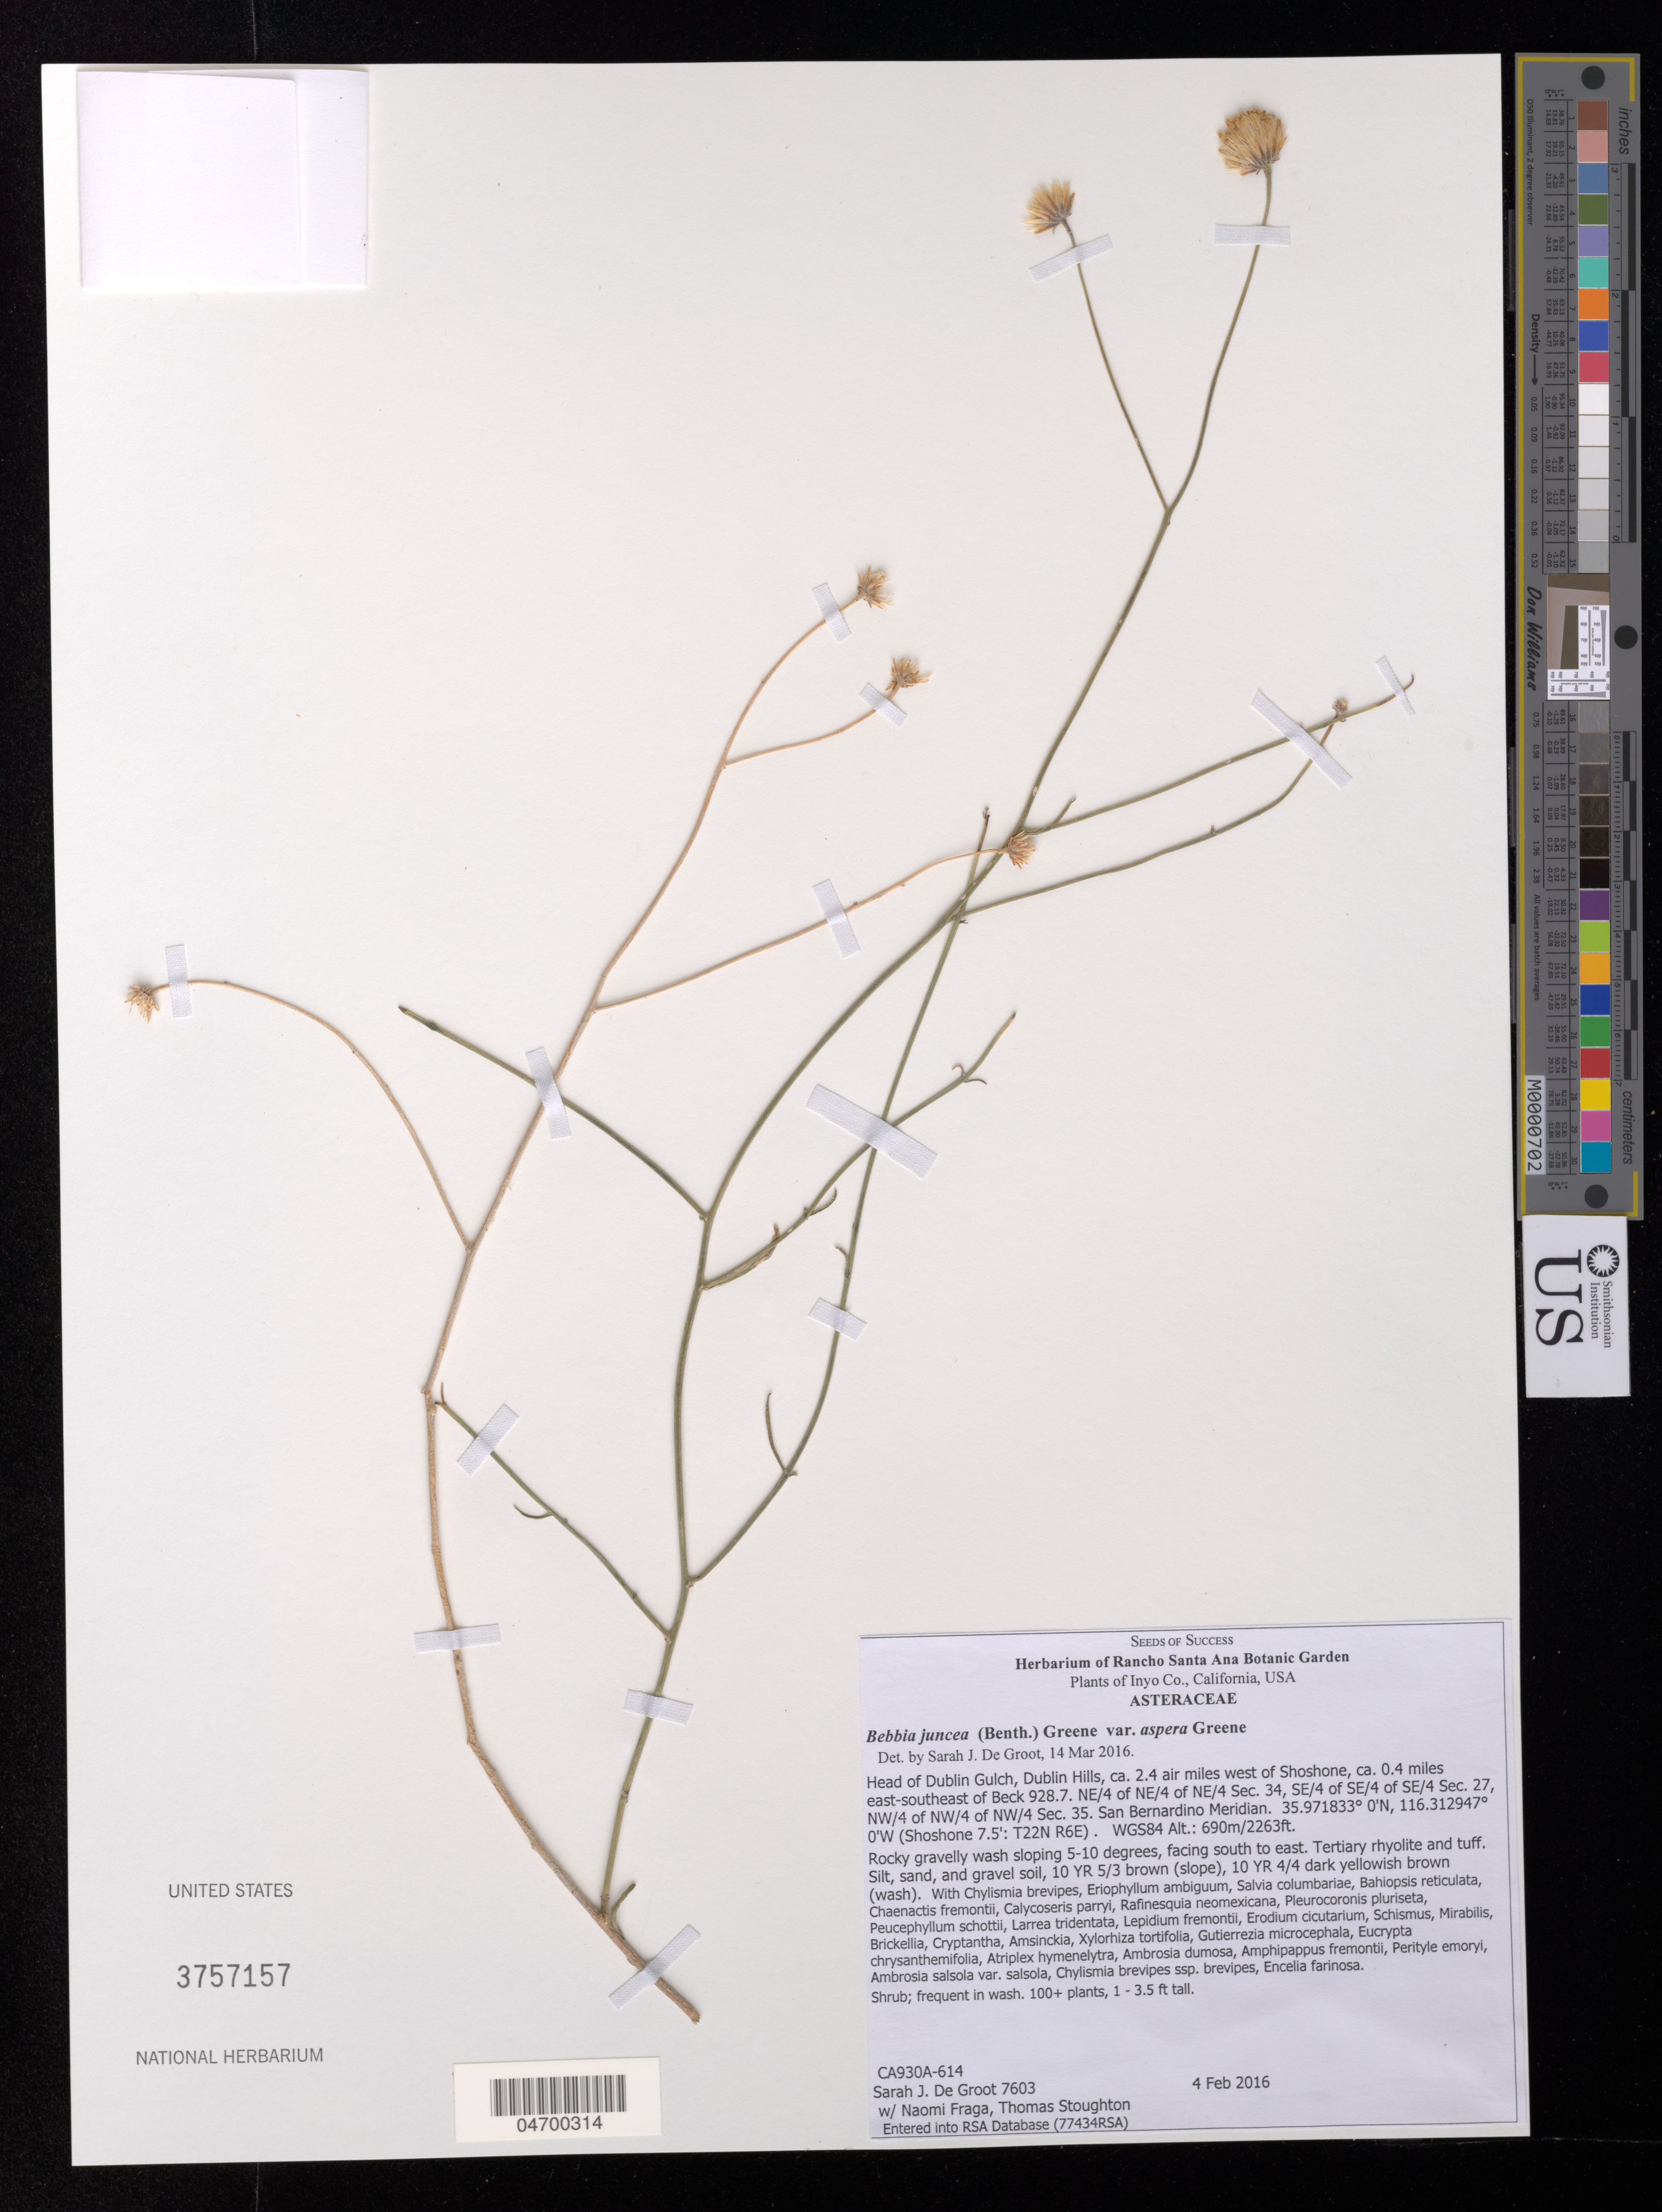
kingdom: Plantae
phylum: Tracheophyta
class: Magnoliopsida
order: Asterales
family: Asteraceae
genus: Bebbia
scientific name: Bebbia juncea var. aspera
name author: Greene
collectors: S. De Groot, N. Fraga & T. Stoughton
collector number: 7603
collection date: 2016-02-04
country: United States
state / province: California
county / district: Inyo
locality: Inyo Co. Head of Dublin Gulch, Dublin Hills, ca. 2.4 air miles west of Shoshone, ca. 0.4 miles east-southeast of Beck 928.7. NE/4 of NE/4 of NE/4 Sec. 34, SE/4 of SE/4 of SE/4 Sec. 27, NW/4 of NW/4 of NW/4 Sec. 35. San Bernardino Meridian. (Shoshone 7.5': T22N R6E).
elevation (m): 690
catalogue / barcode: US 3757157